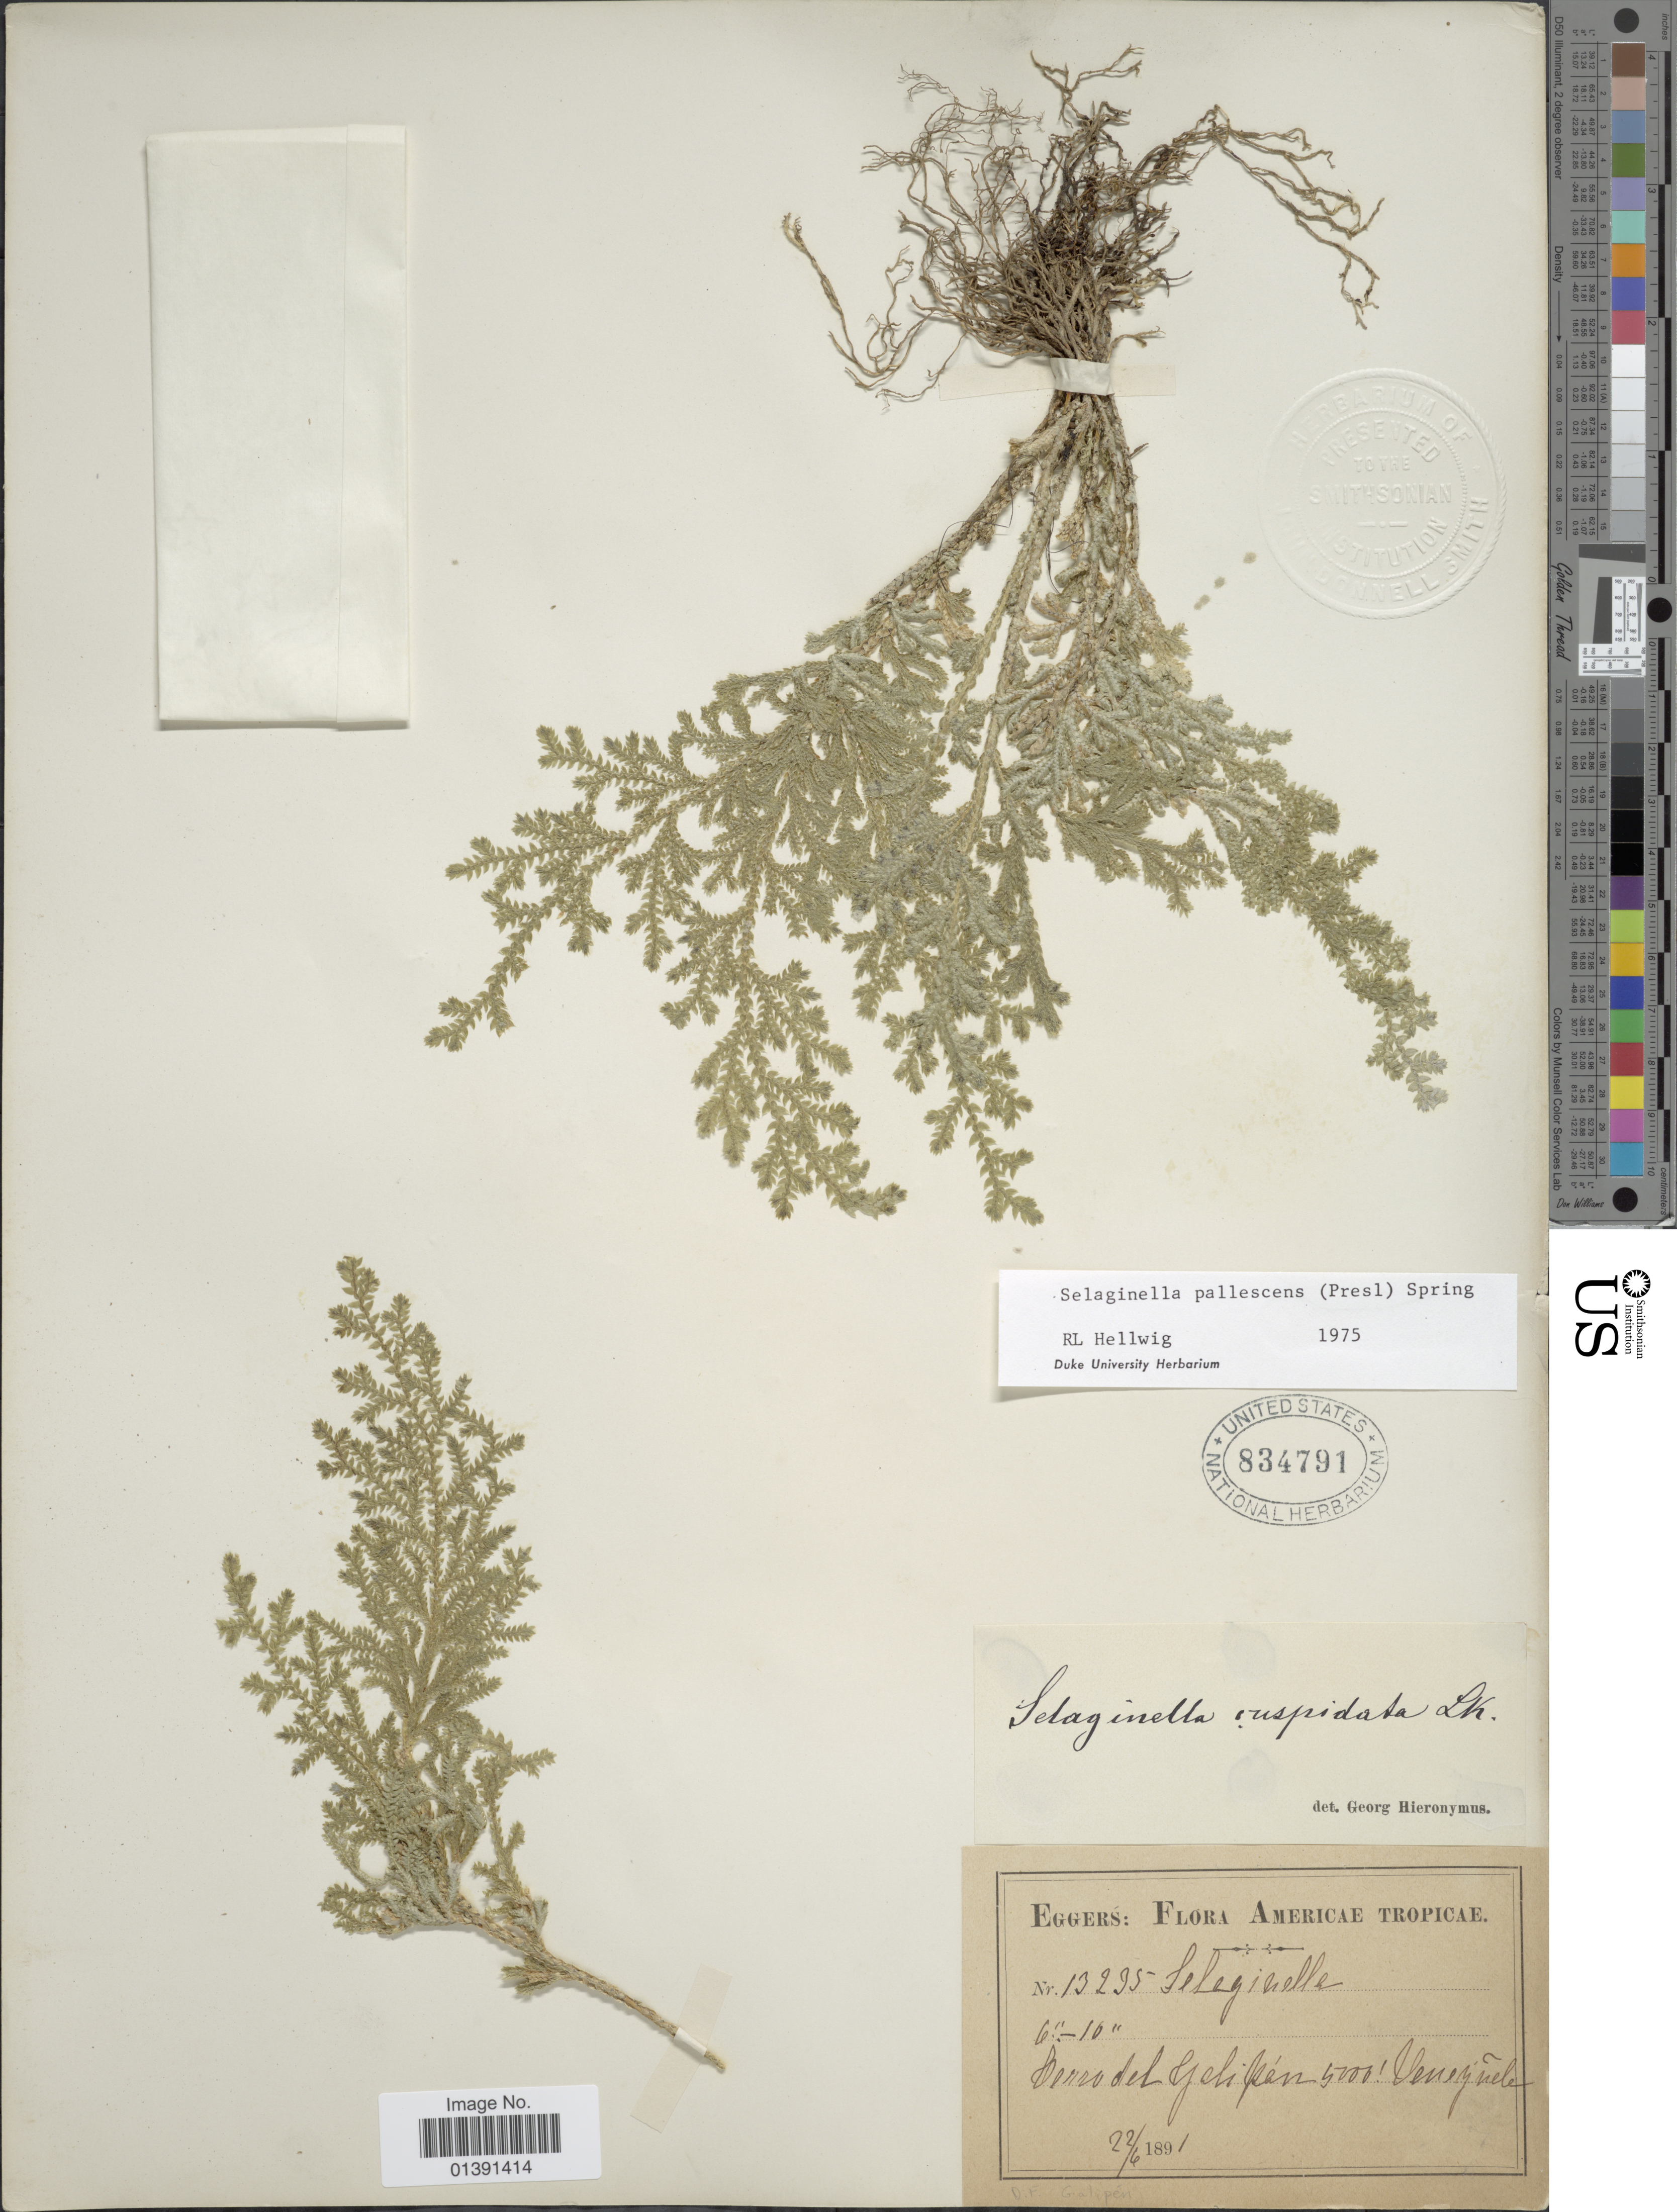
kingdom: Plantae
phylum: Tracheophyta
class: Lycopodiopsida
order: Selaginellales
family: Selaginellaceae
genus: Selaginella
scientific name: Selaginella pallescens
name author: (C. Presl) Spring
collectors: -. Eggers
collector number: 13235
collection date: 1891-06-22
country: Venezuela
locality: Cerro del Galipan.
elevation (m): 1524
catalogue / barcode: US 834791